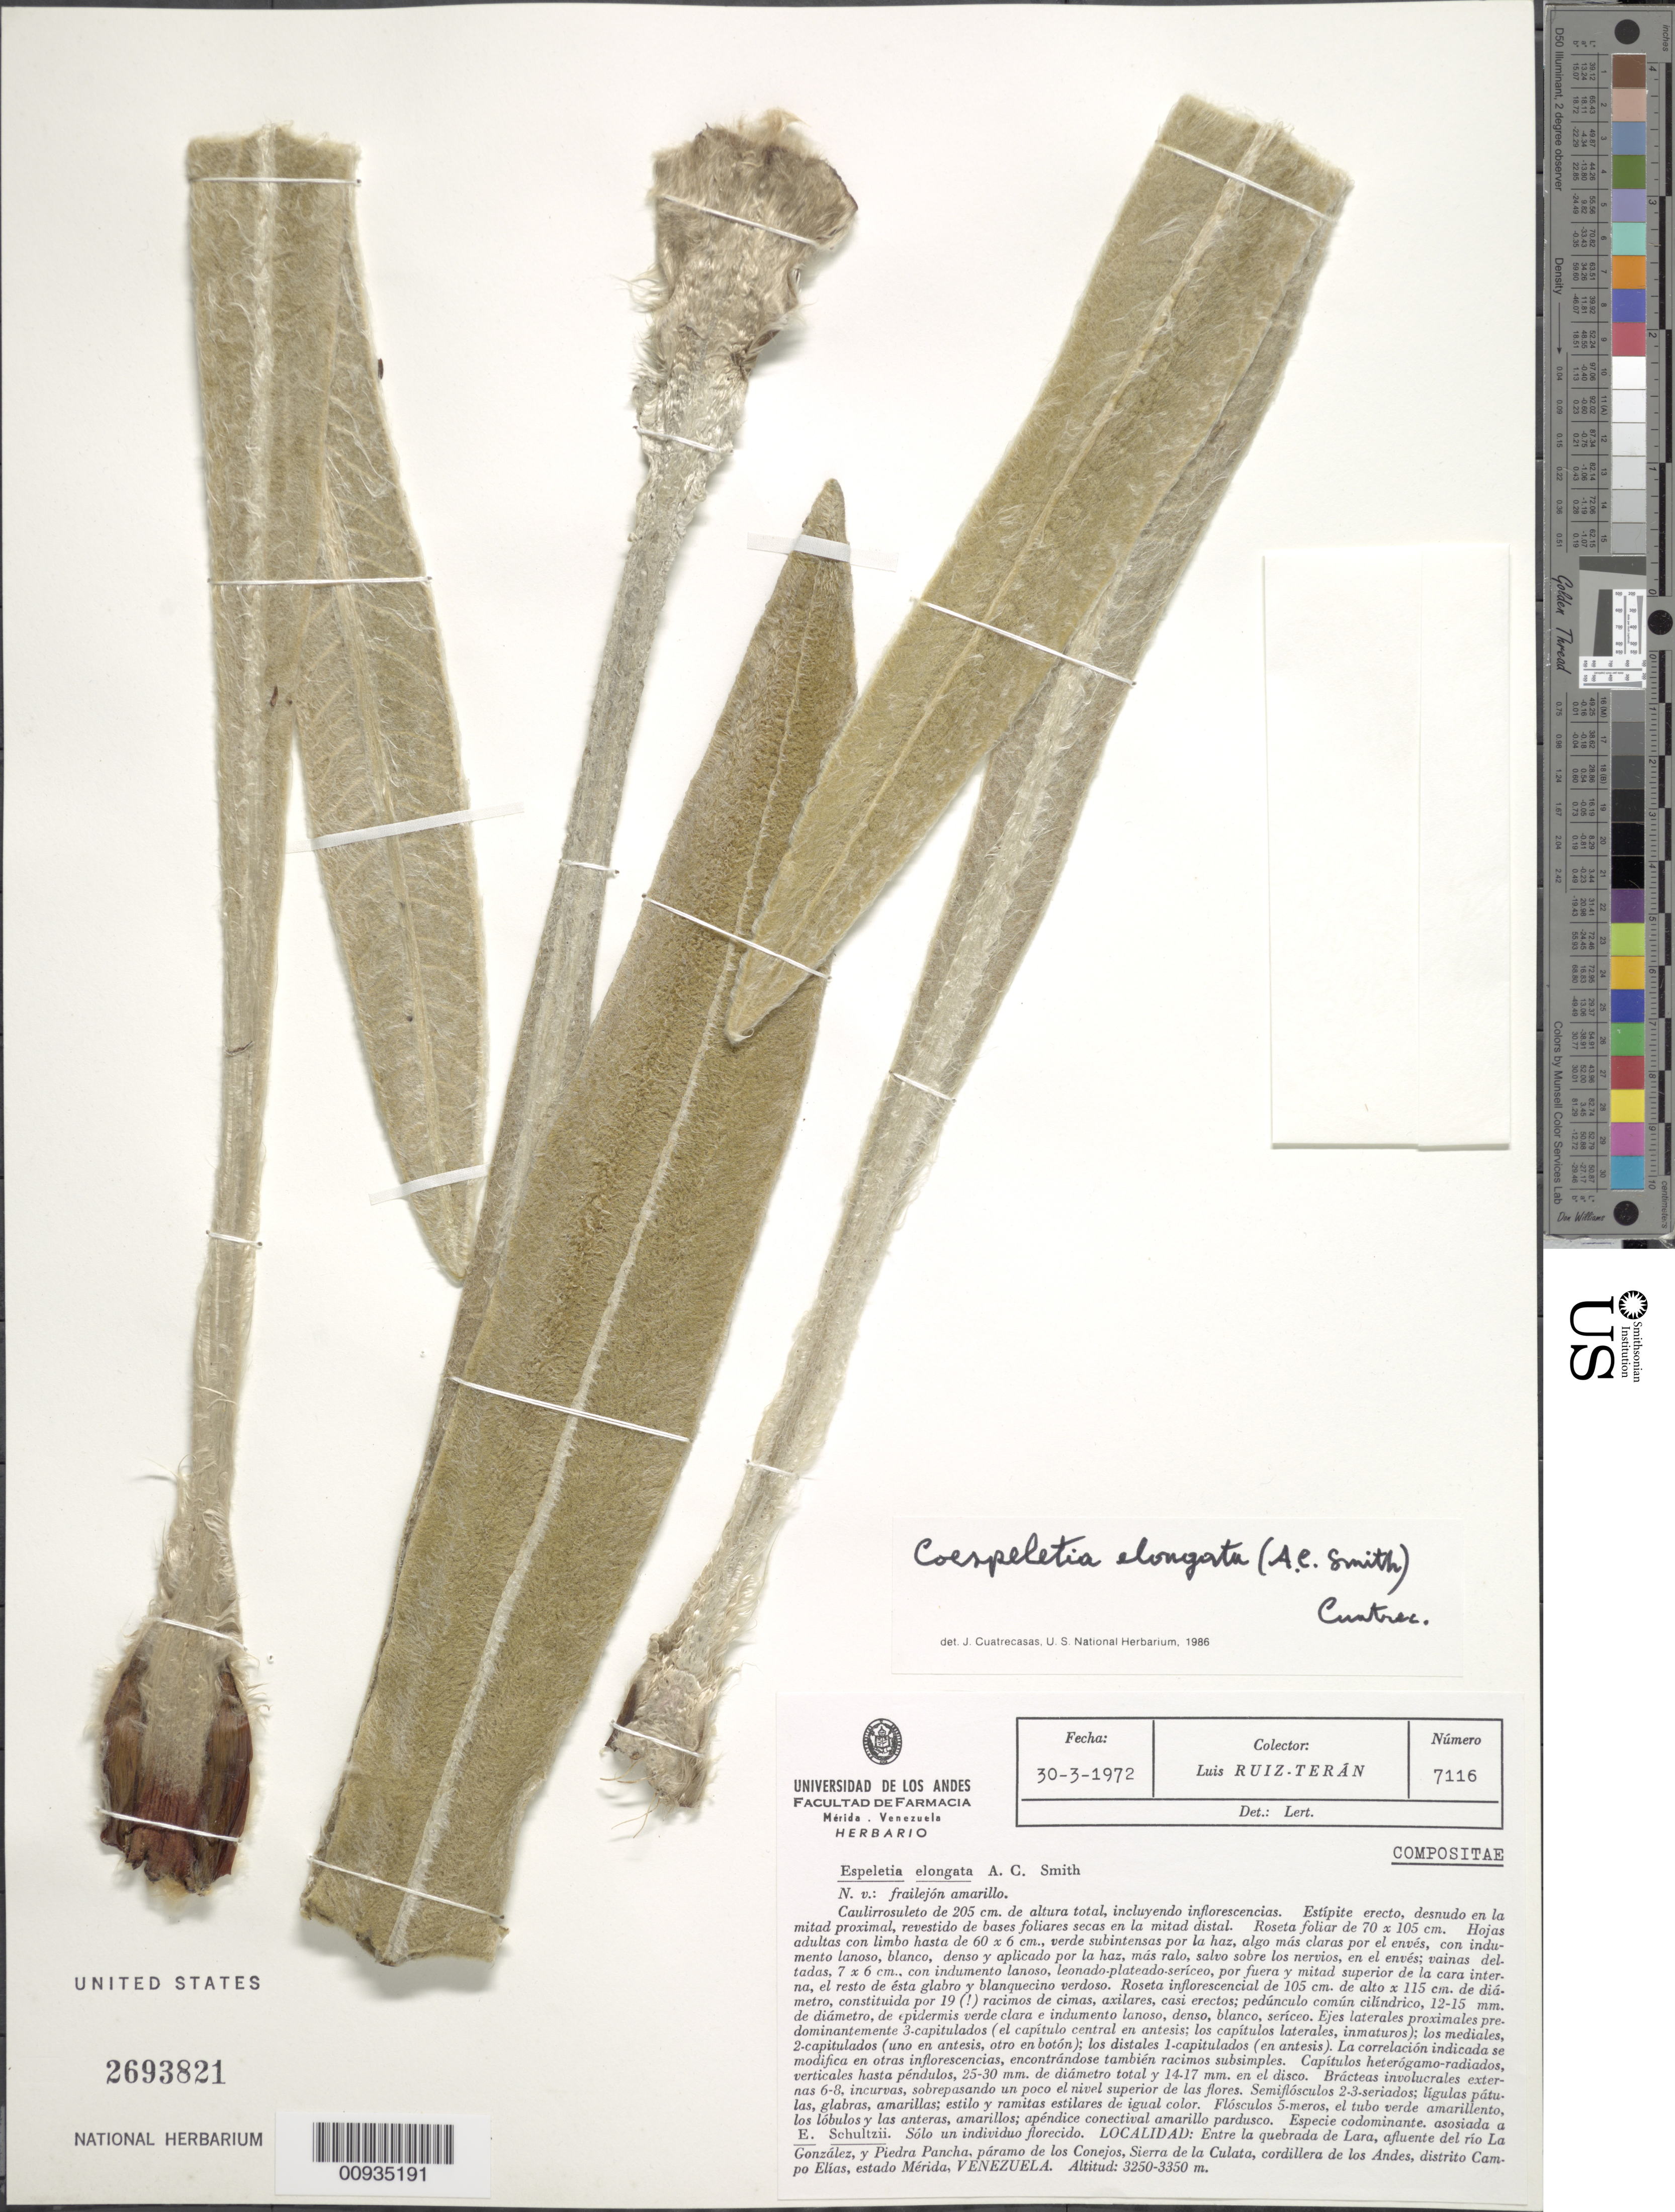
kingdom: Plantae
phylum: Tracheophyta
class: Magnoliopsida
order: Asterales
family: Asteraceae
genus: Coespeletia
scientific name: Coespeletia elongata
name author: (A.C. Sm.) Cuatrec.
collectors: L. E. Ruíz-Terán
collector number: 7116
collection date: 1972-03-30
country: Venezuela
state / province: Mérida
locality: Entre la quebrada de Lara, afluente del rio La Gonzalez, y Piedra Pancha, paramo de los Conejos, Sierra de la Culata, cordillera de los Andes, distrito Campo Elias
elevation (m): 3250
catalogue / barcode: US 2693821